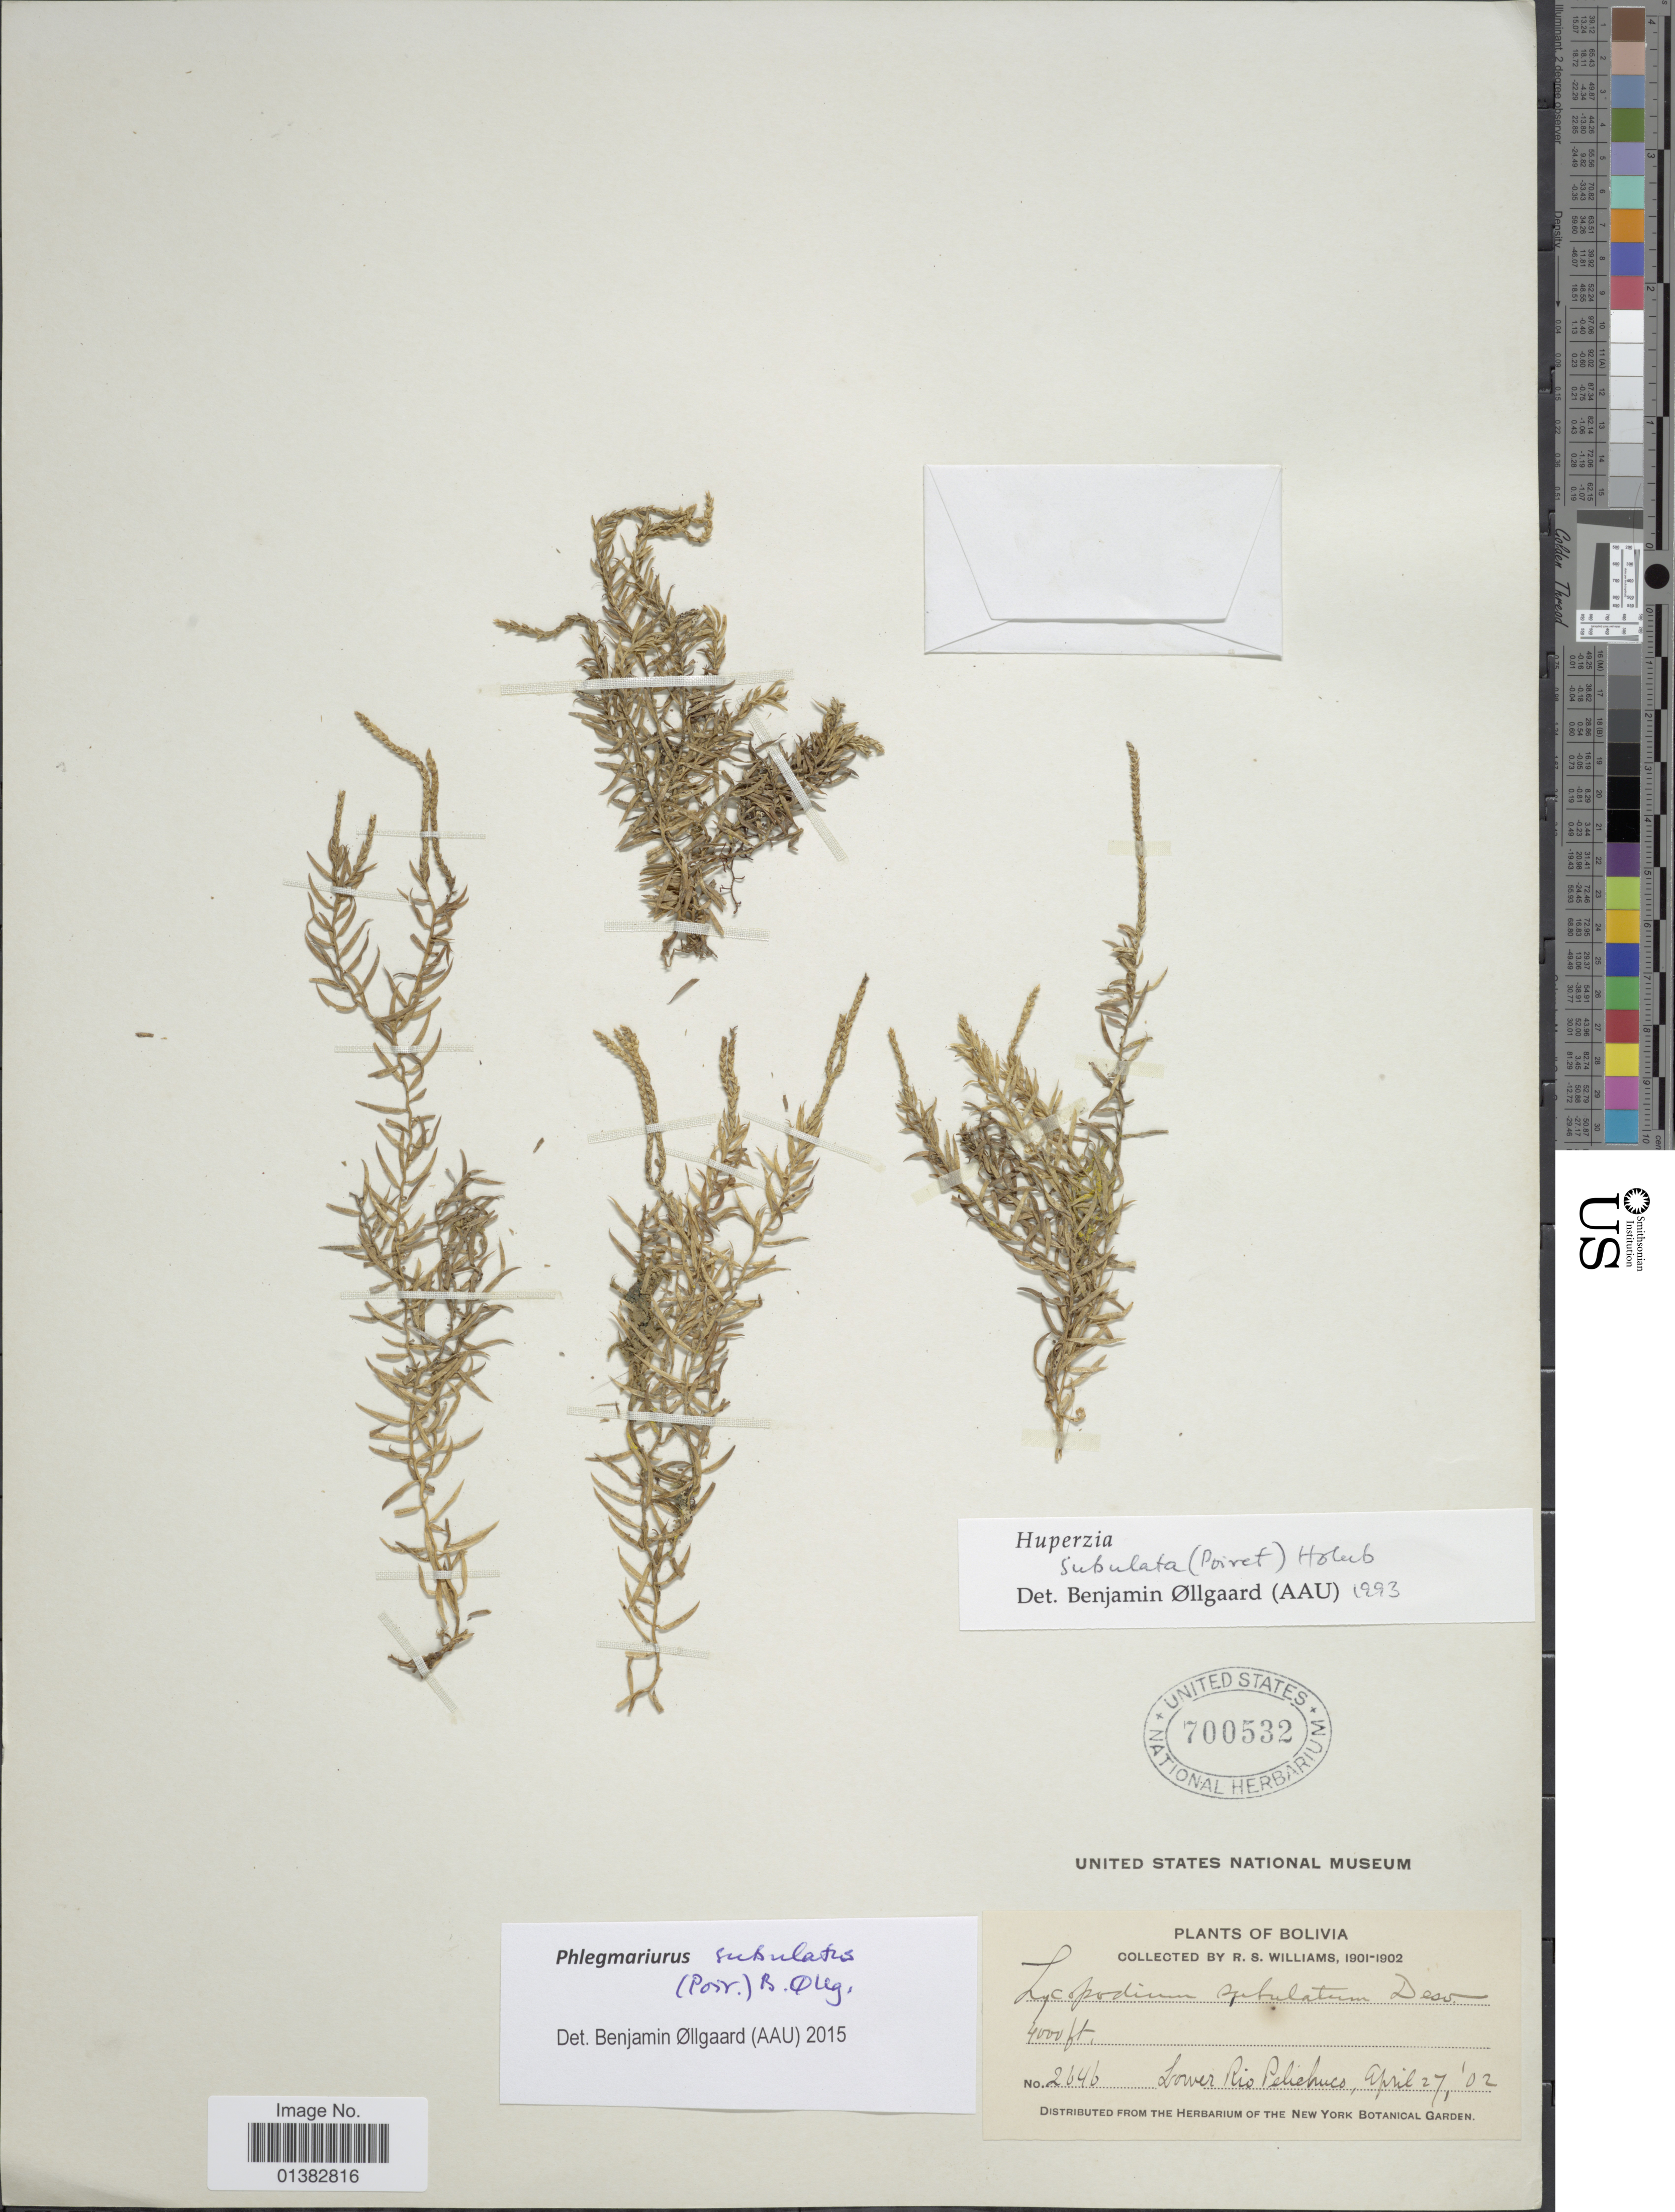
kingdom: Plantae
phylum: Tracheophyta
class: Lycopodiopsida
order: Lycopodiales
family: Lycopodiaceae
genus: Phlegmariurus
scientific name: Phlegmariurus subulatus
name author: (Desv. ex Poir.) B. Øllg.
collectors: R. S. Williams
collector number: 2646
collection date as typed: April 27, '02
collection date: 1902-04-27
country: Bolivia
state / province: La Paz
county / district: Franz Tamayo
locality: Lower Rio Pelechuco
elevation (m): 1219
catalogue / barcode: US 700532